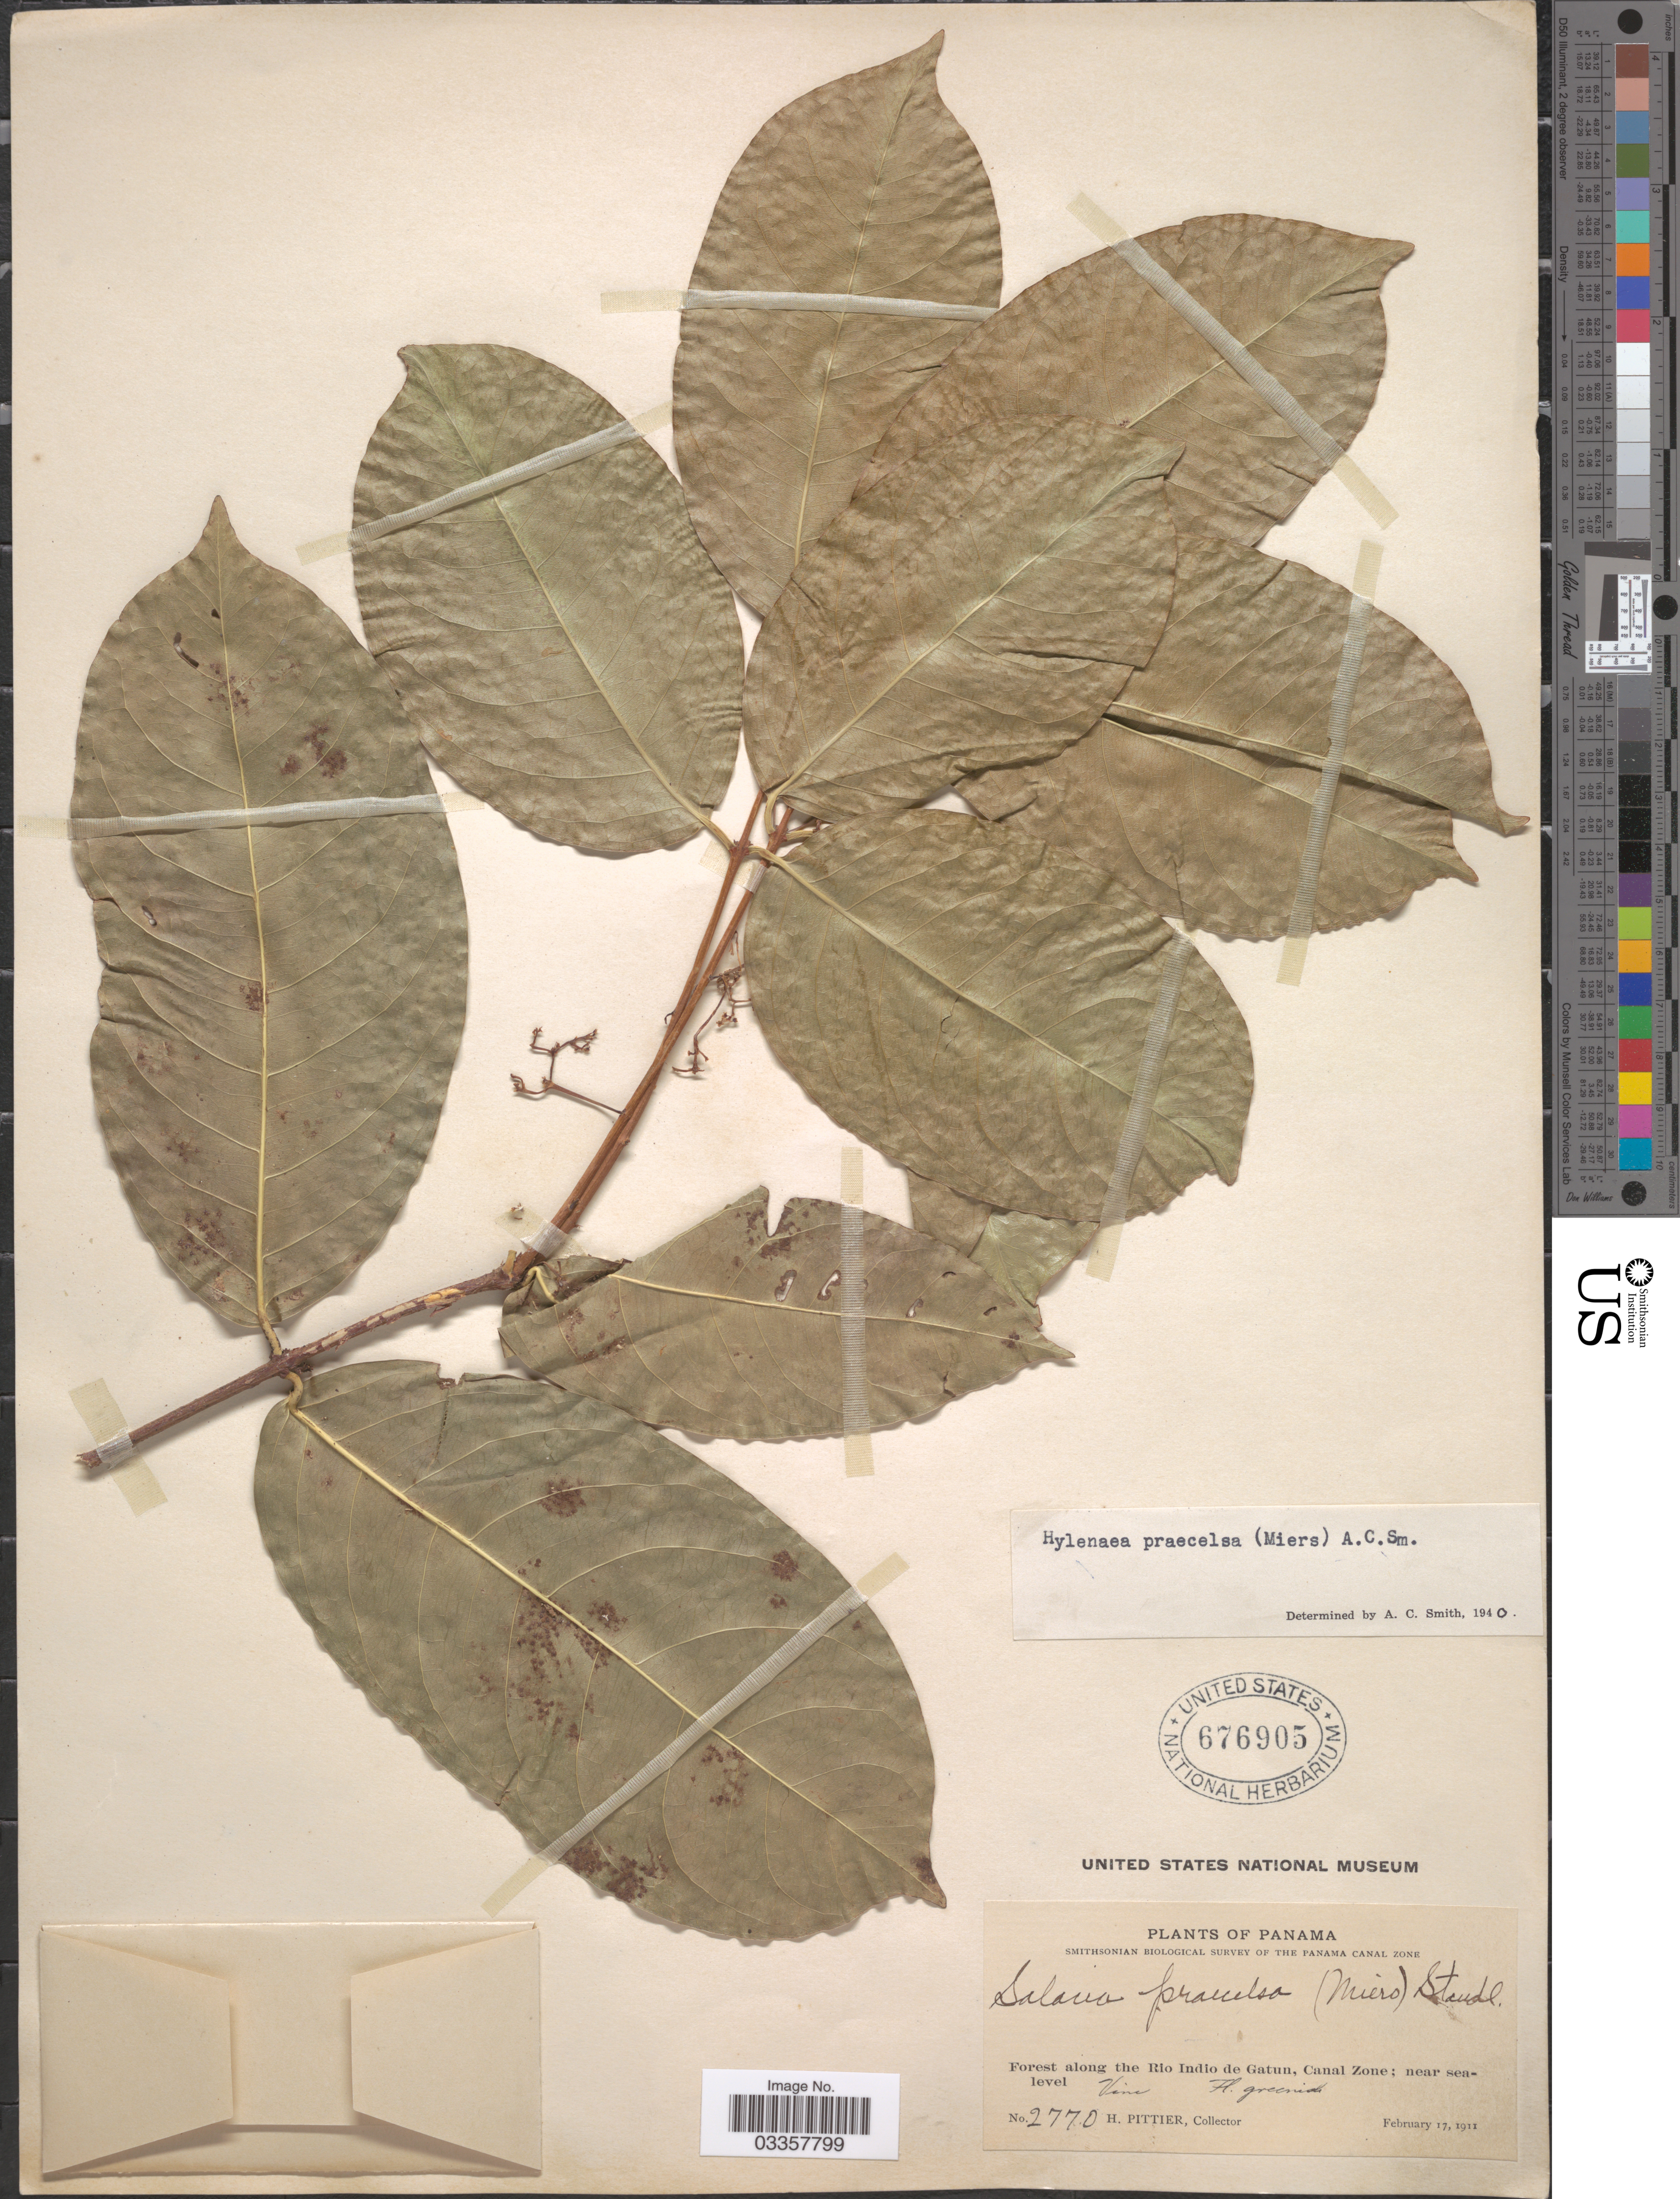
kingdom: Plantae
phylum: Tracheophyta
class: Magnoliopsida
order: Celastrales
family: Celastraceae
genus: Hylenaea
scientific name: Hylenaea praecelsa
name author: (Miers) A.C. Sm.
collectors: H. F. Pittier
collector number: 2770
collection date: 1911-02-17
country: Panama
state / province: Colón / Panamá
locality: Forest along the Rio Indio de Gatun, Canal Zone.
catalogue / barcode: US 676905